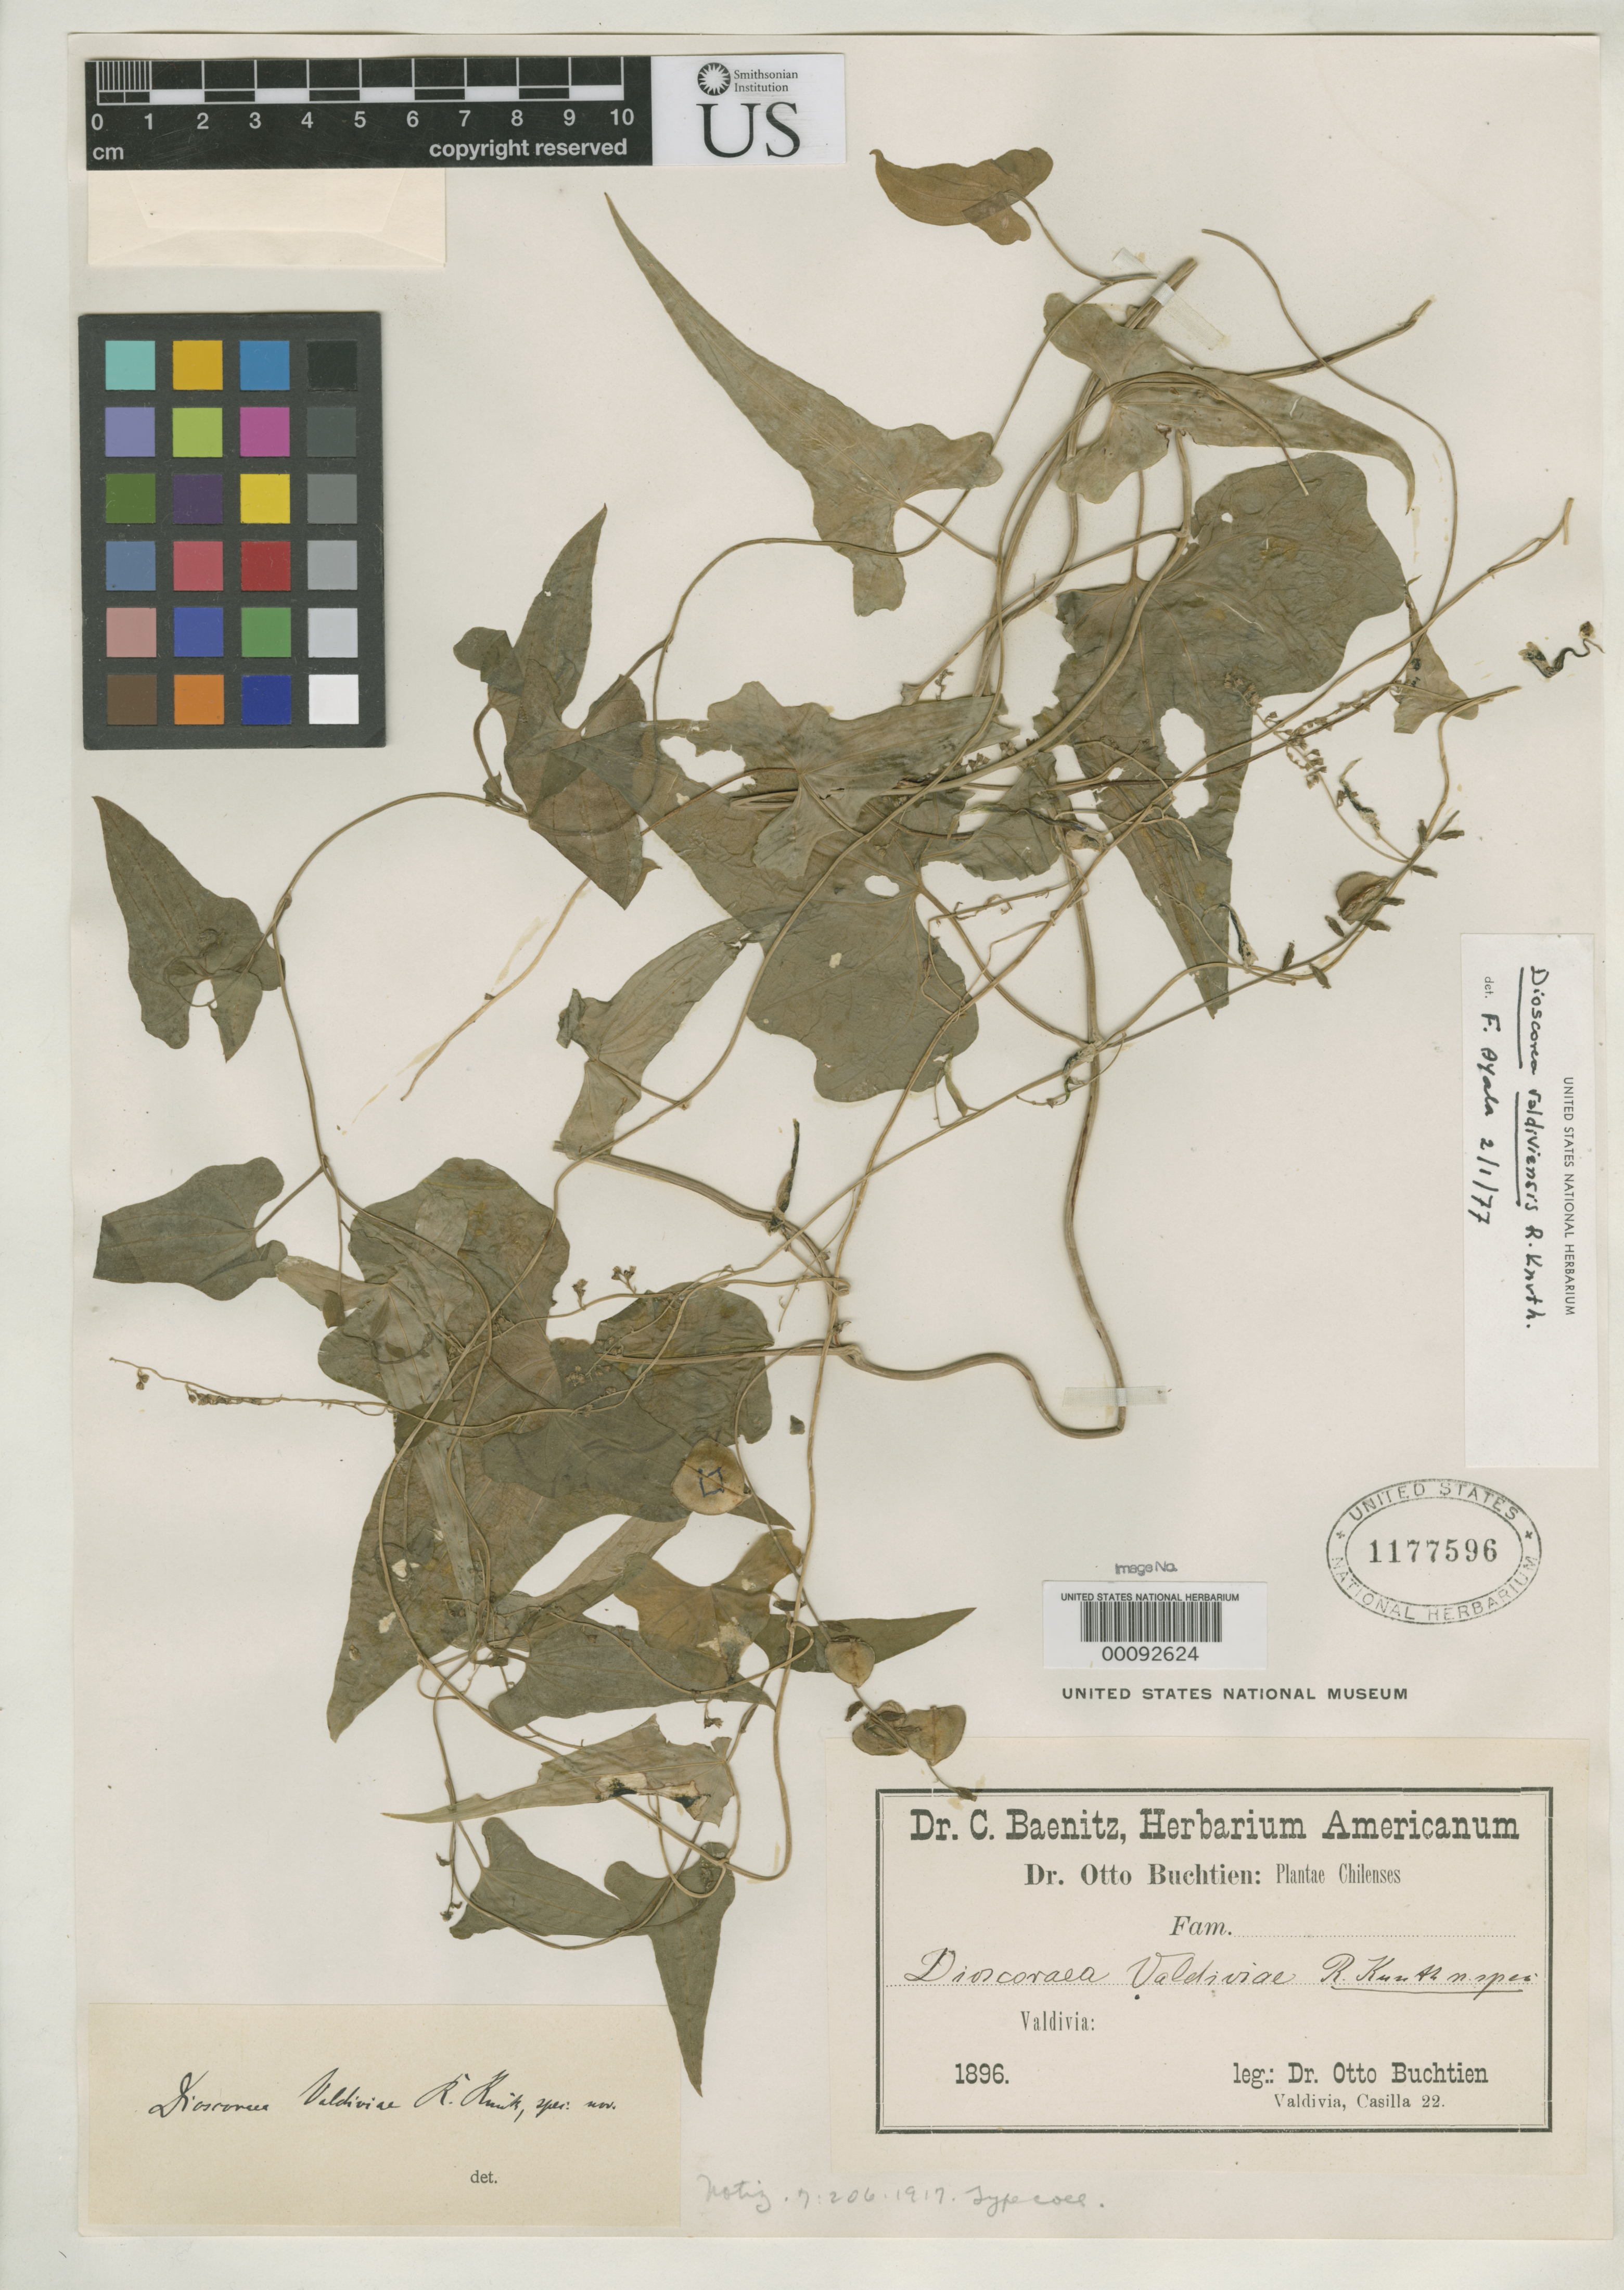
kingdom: Plantae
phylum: Tracheophyta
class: Liliopsida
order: Dioscoreales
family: Dioscoreaceae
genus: Dioscorea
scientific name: Dioscorea valdiviensis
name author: R. Knuth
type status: Type Collection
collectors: O. Buchtien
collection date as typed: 1896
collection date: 1896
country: Chile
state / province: Los Ríos (XIV)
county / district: Valdivia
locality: Valdivia.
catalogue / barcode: US 1177596